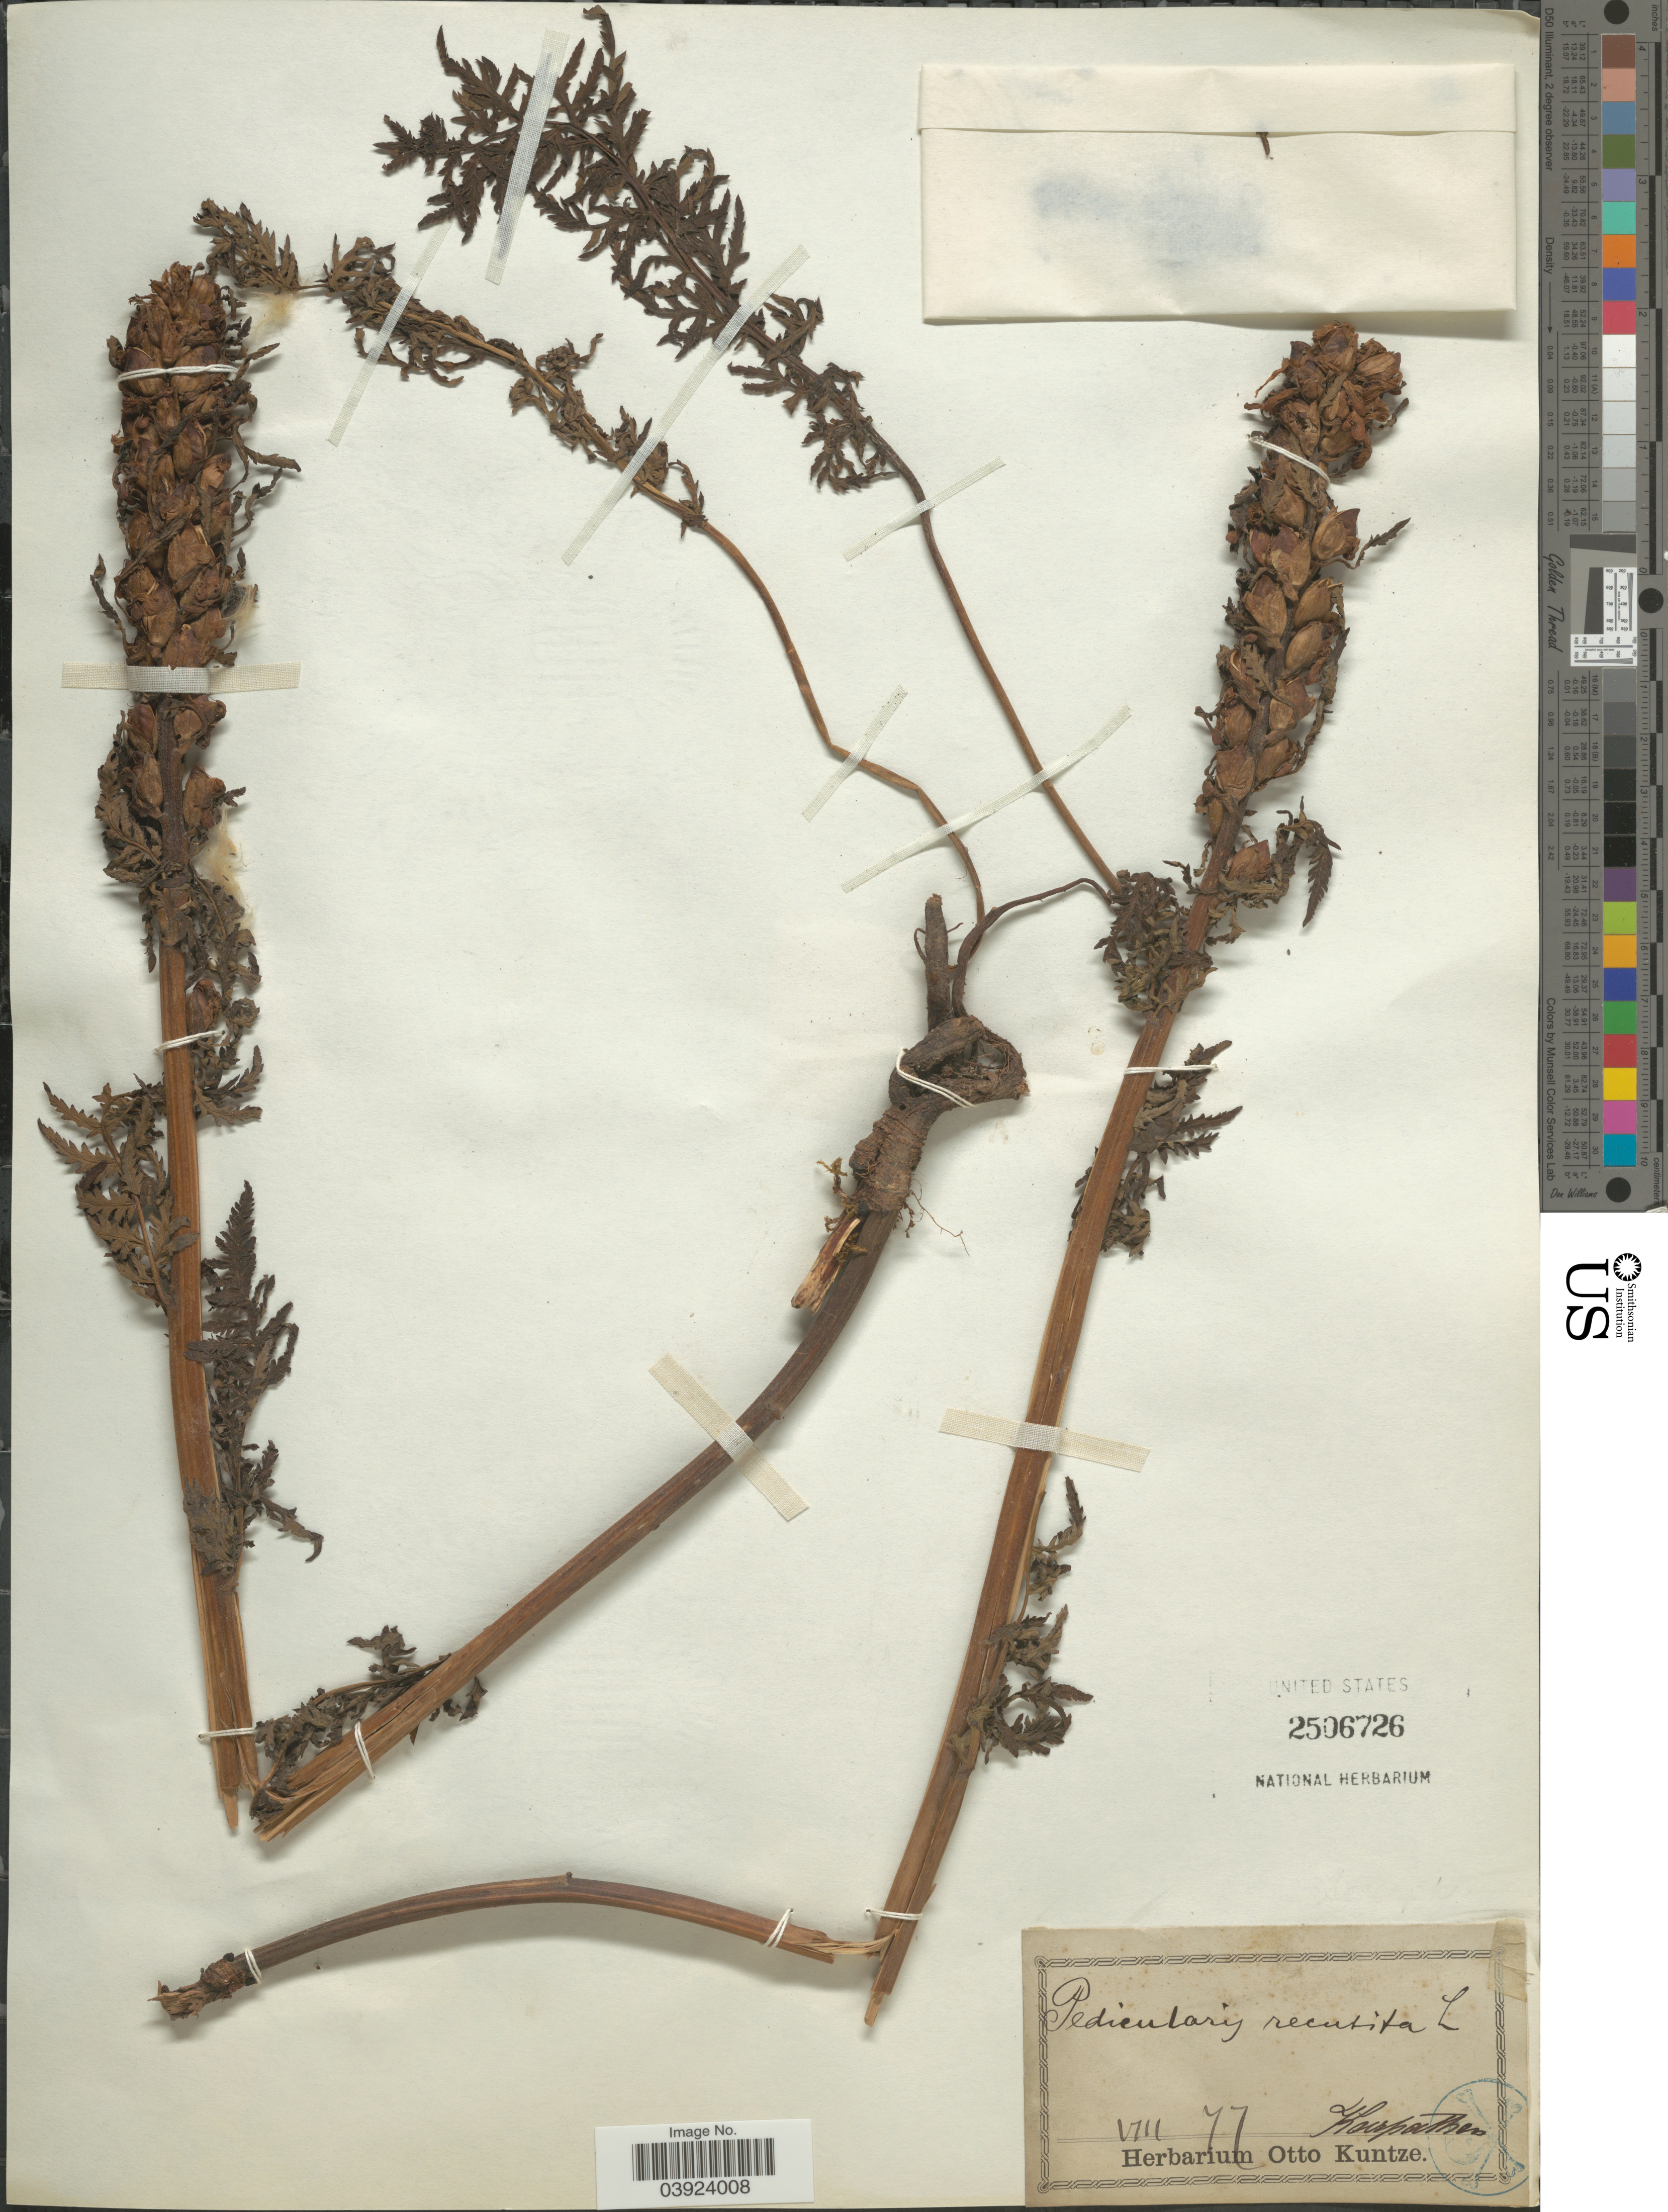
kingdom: Plantae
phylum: Tracheophyta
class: Magnoliopsida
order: Lamiales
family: Orobanchaceae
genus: Pedicularis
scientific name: Pedicularis recutita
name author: L.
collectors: ex herb. Otto Kuntze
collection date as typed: Transcribed d/m/y: /8/77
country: Greece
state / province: South Aegean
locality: Karpathos.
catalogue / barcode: US 2506726